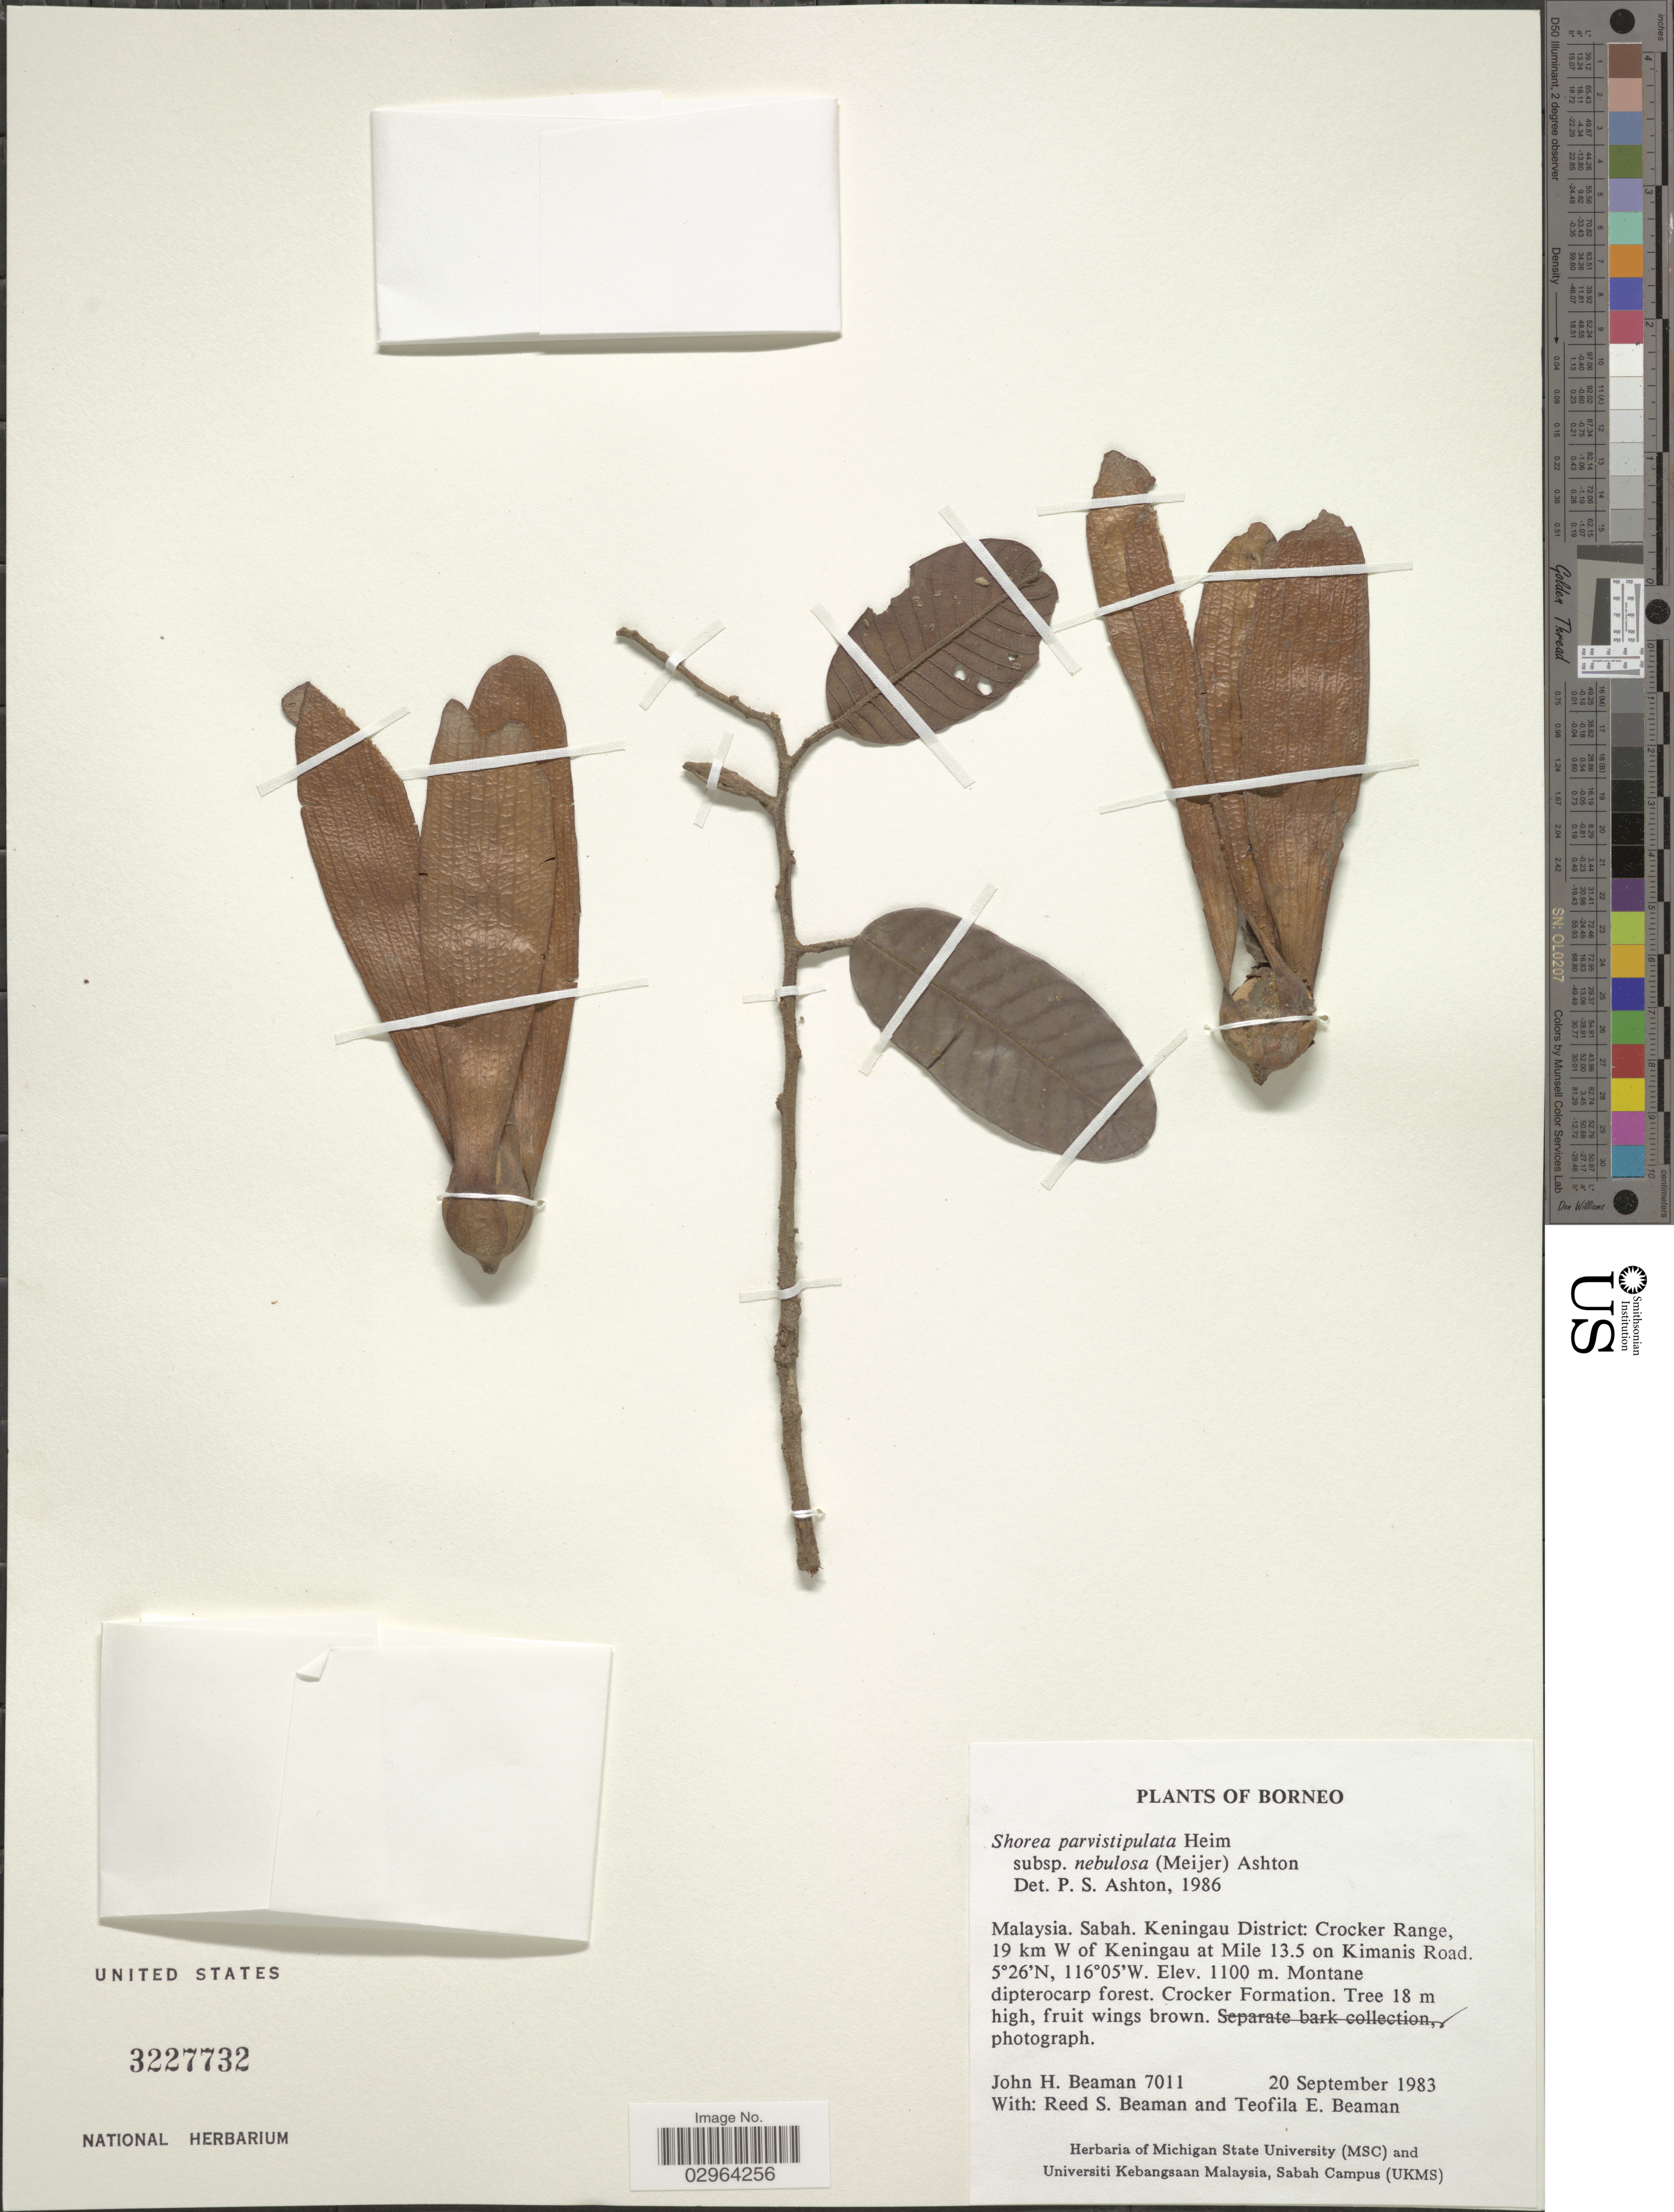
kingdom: Plantae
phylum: Tracheophyta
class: Magnoliopsida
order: Malvales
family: Dipterocarpaceae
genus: Rubroshorea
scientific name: Rubroshorea parvistipulata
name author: (F. Heim) P.S. Ashton & J. Heck.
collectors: J. H. Beaman, R. S. Beaman & T. E. Beaman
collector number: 7011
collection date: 1983-09-20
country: Malaysia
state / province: Sabah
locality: Keningau District: Crocker Range, 19 km W of Keningau at Mile 13.5 on Kimanis Road. Borneo.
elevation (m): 1100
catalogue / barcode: US 3227732